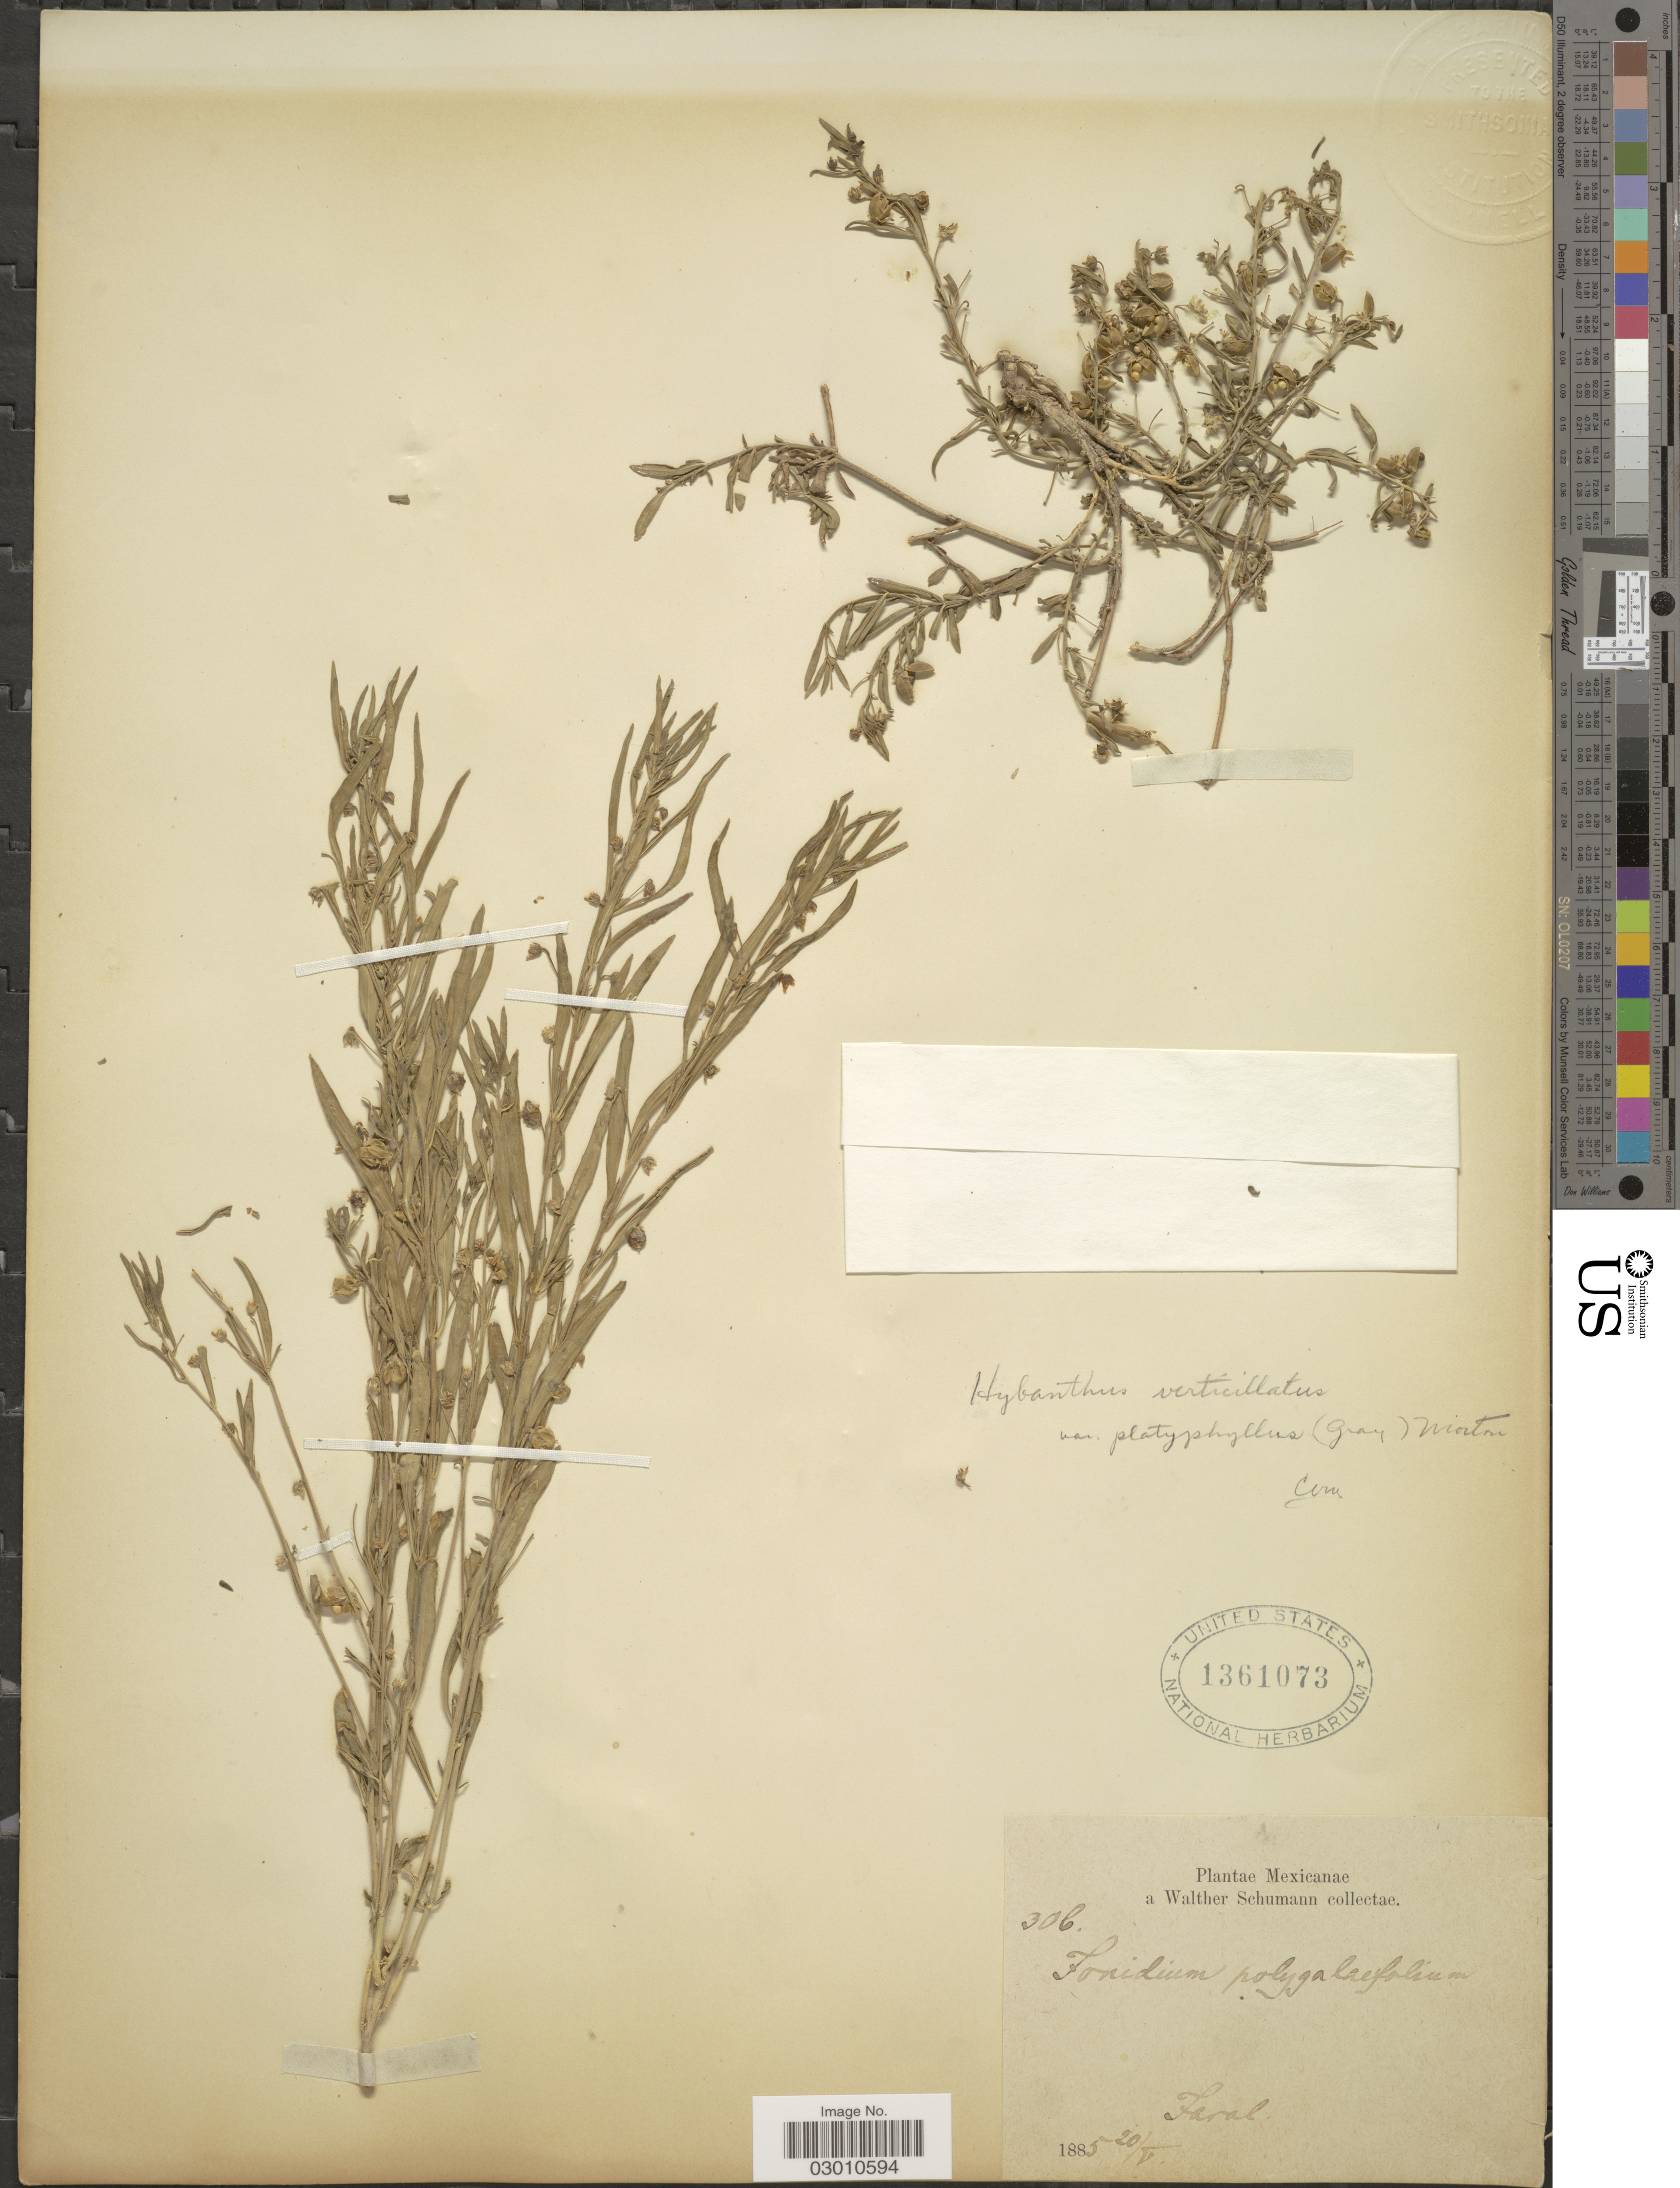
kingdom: Plantae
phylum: Tracheophyta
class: Magnoliopsida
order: Malpighiales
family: Violaceae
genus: Pombalia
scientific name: Pombalia verticillata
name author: (Ortega) Paula-Souza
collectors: W. Schumann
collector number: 306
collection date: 1885-05-20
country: Mexico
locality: Faral.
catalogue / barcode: US 1361073